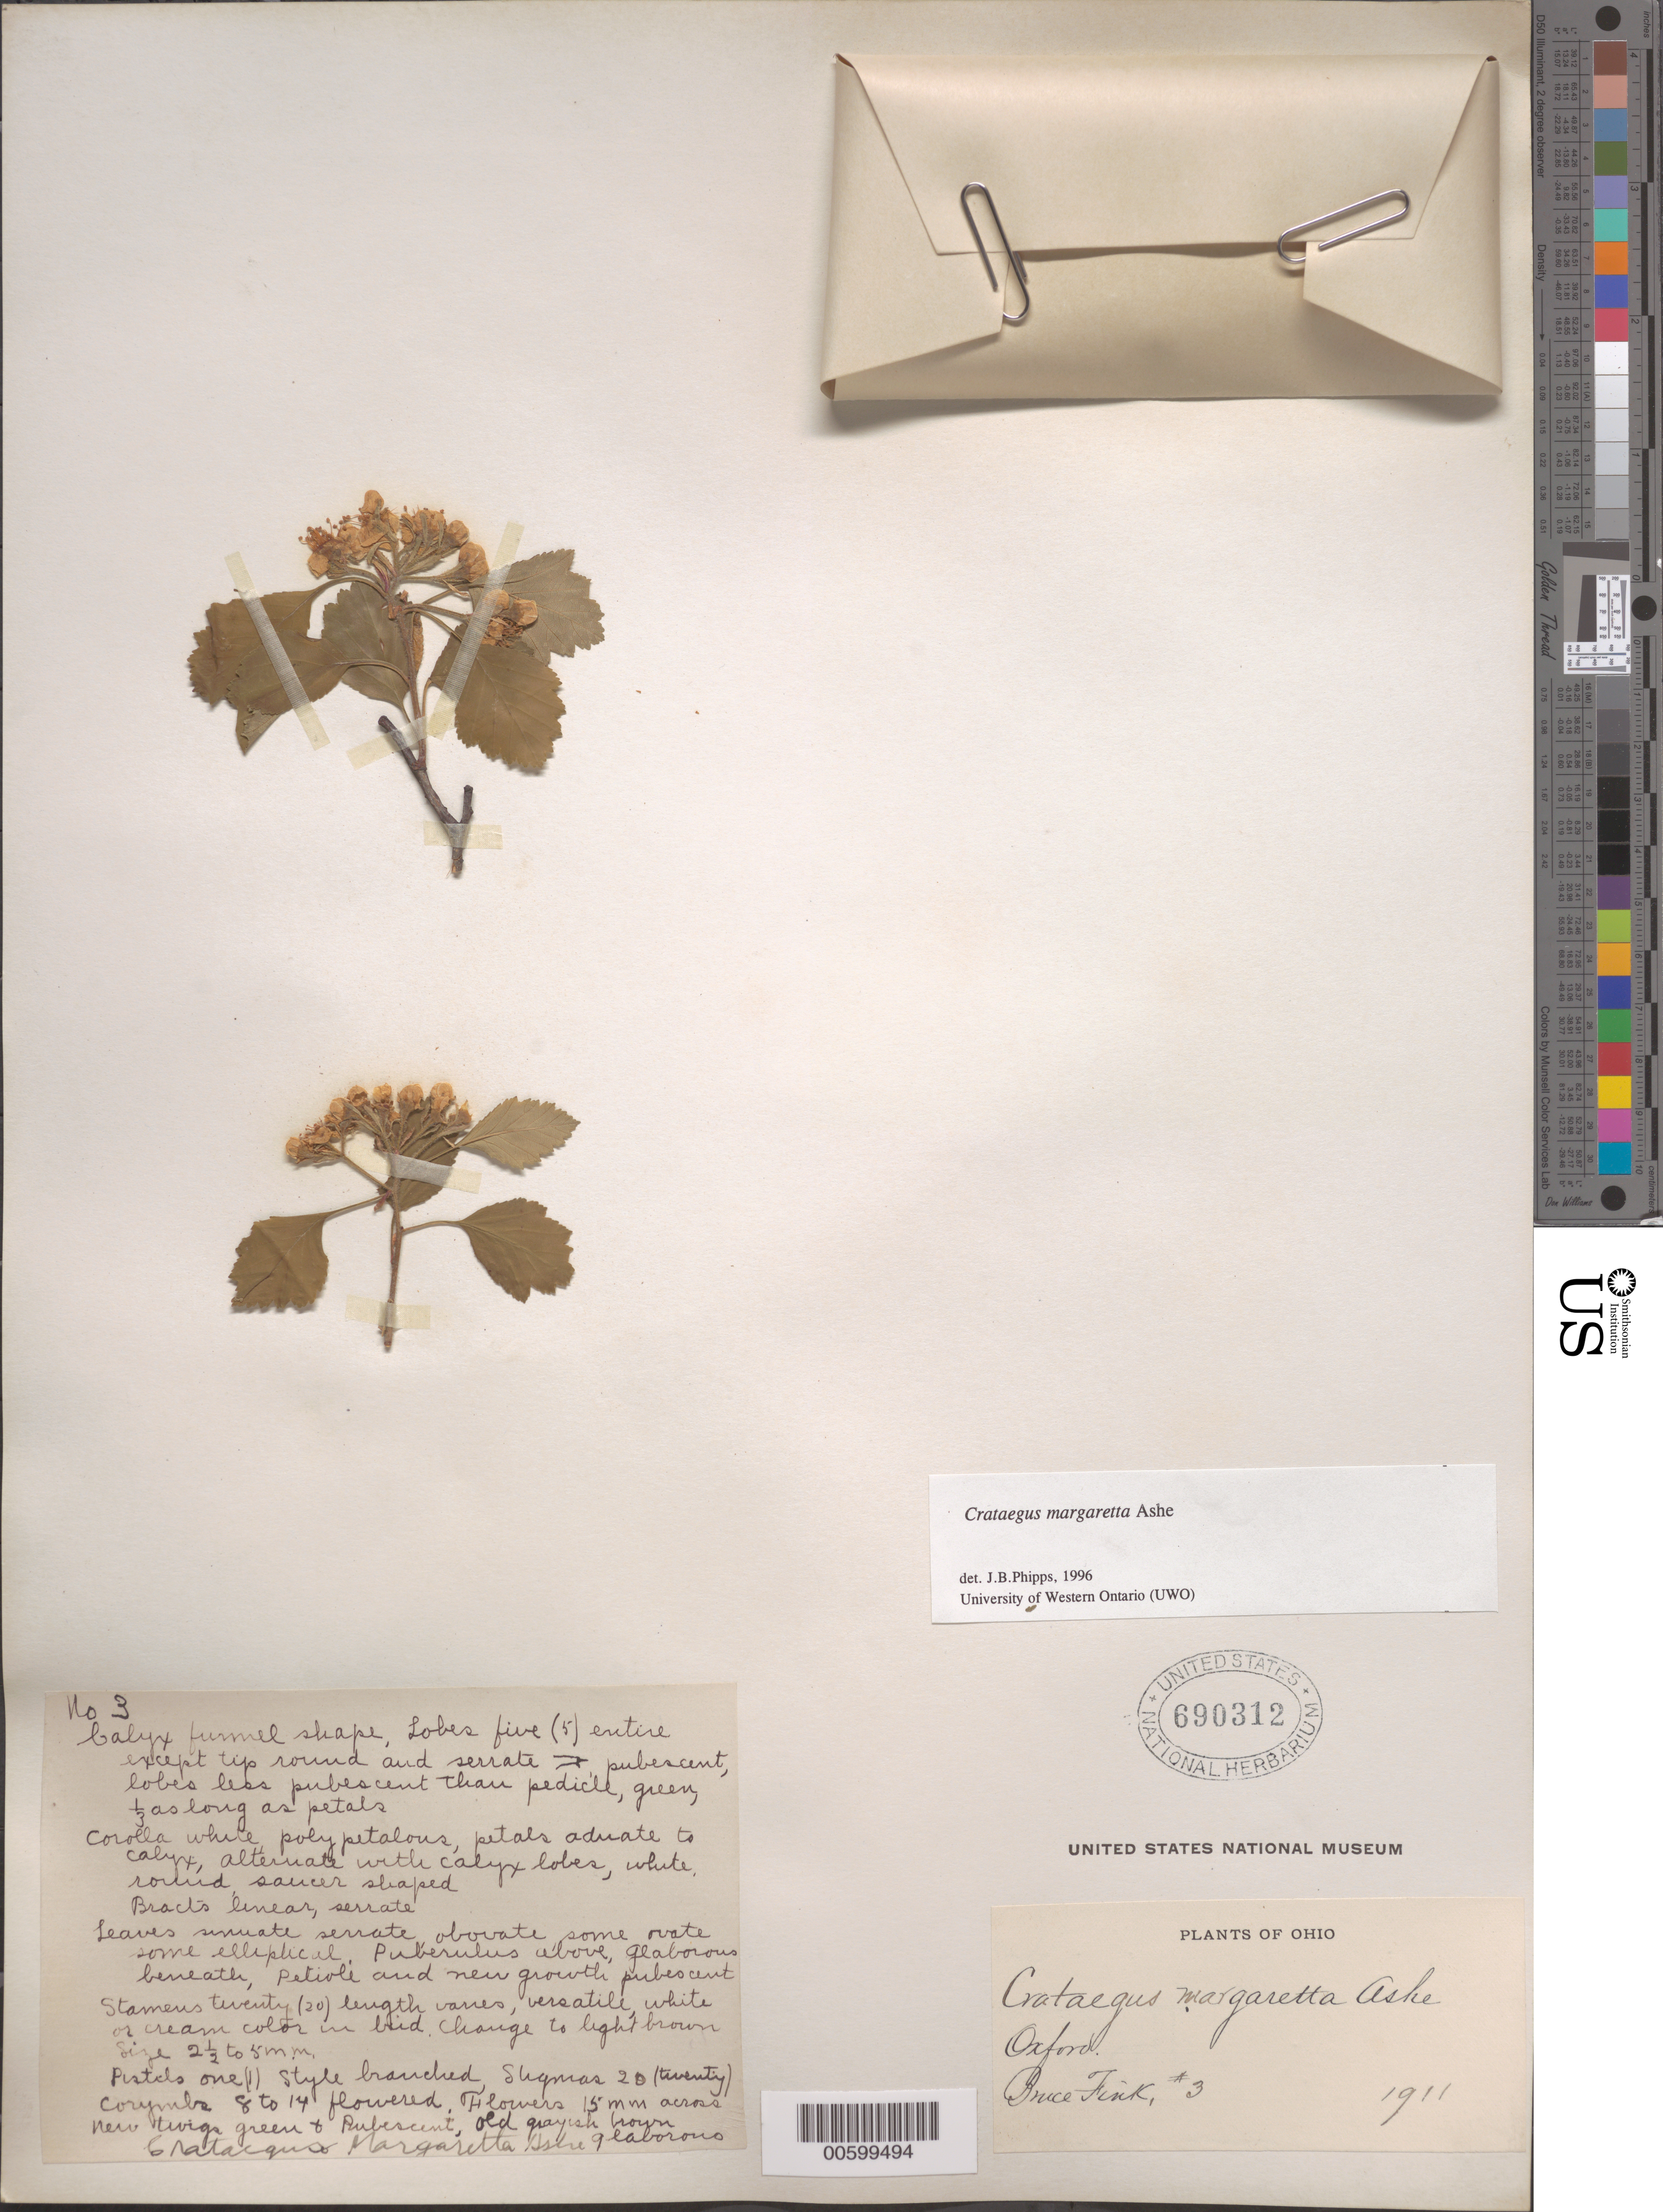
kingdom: Plantae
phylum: Tracheophyta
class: Magnoliopsida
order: Rosales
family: Rosaceae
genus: Crataegus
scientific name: Crataegus margarettae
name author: Ashe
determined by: Phipps, James B., (UWO), University of Western Ontario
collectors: B. Fink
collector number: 3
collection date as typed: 1911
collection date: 1911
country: United States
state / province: Ohio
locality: Oxford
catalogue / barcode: US 690312